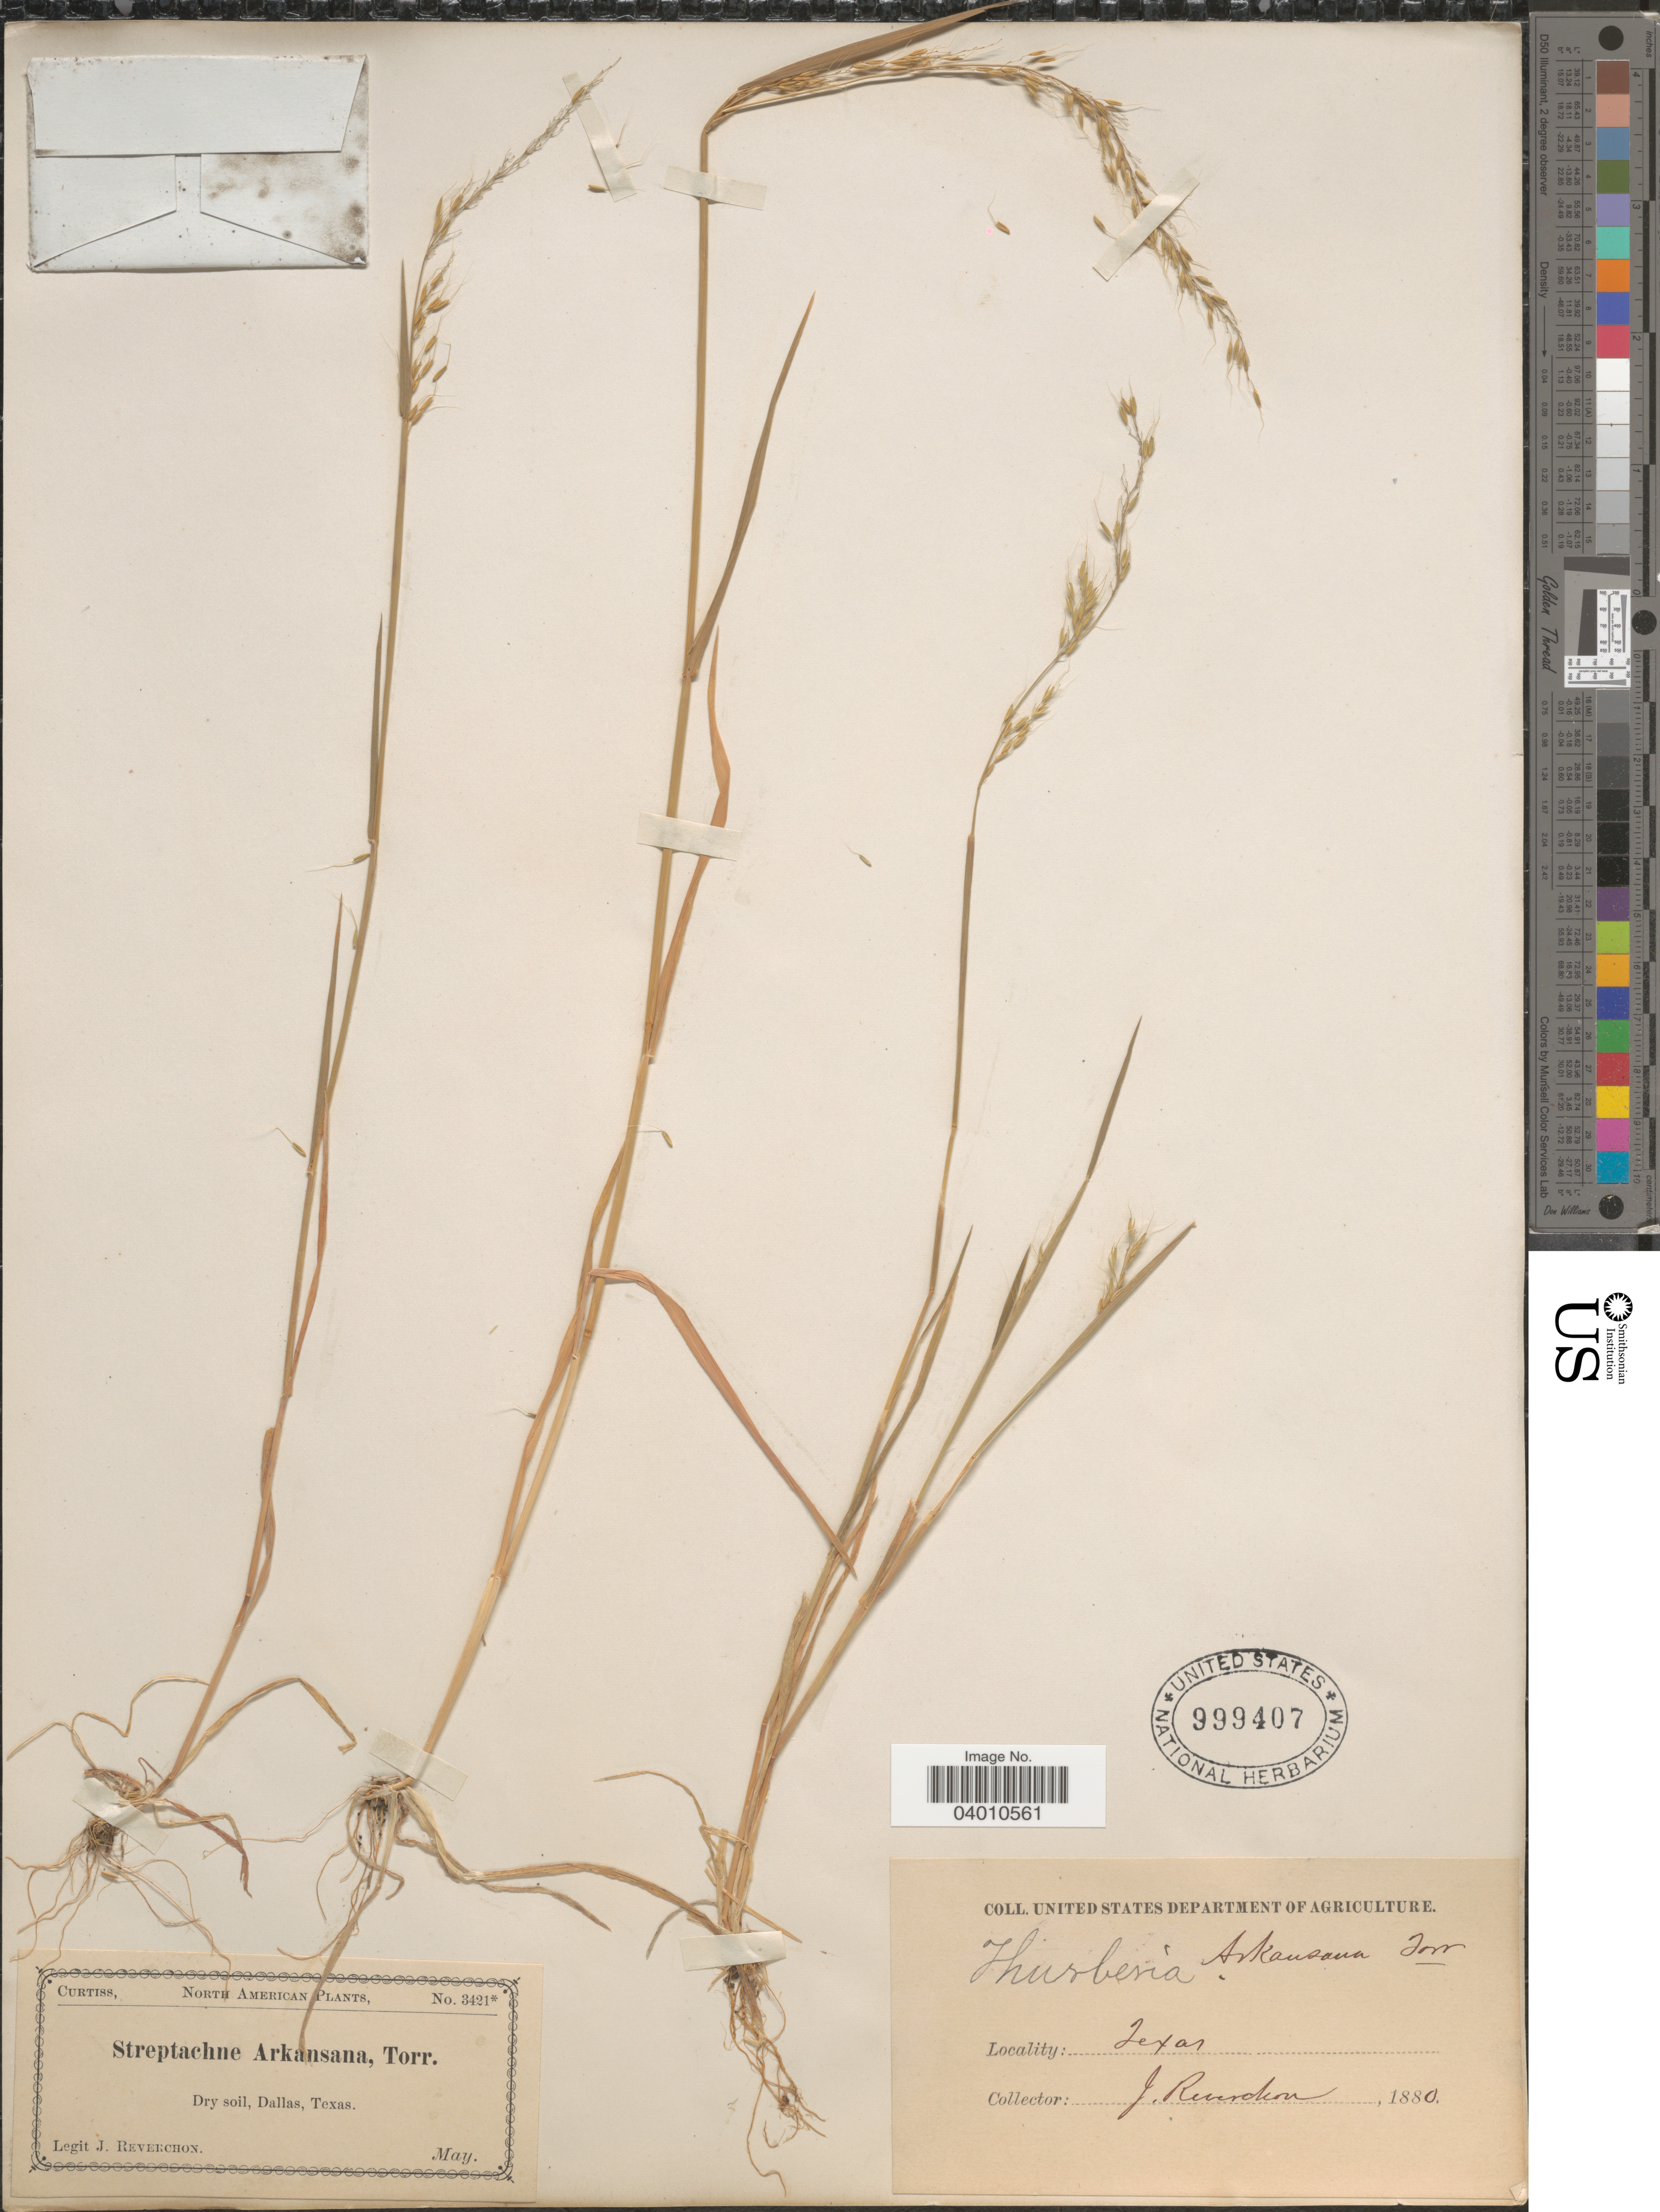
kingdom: Plantae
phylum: Tracheophyta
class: Liliopsida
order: Poales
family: Poaceae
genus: Limnodea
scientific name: Limnodea arkansana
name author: (Nutt.) L.H. Dewey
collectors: J. Reverchon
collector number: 3421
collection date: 1880-05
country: United States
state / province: Texas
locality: Dry soil, Dallas.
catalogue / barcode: US 999407